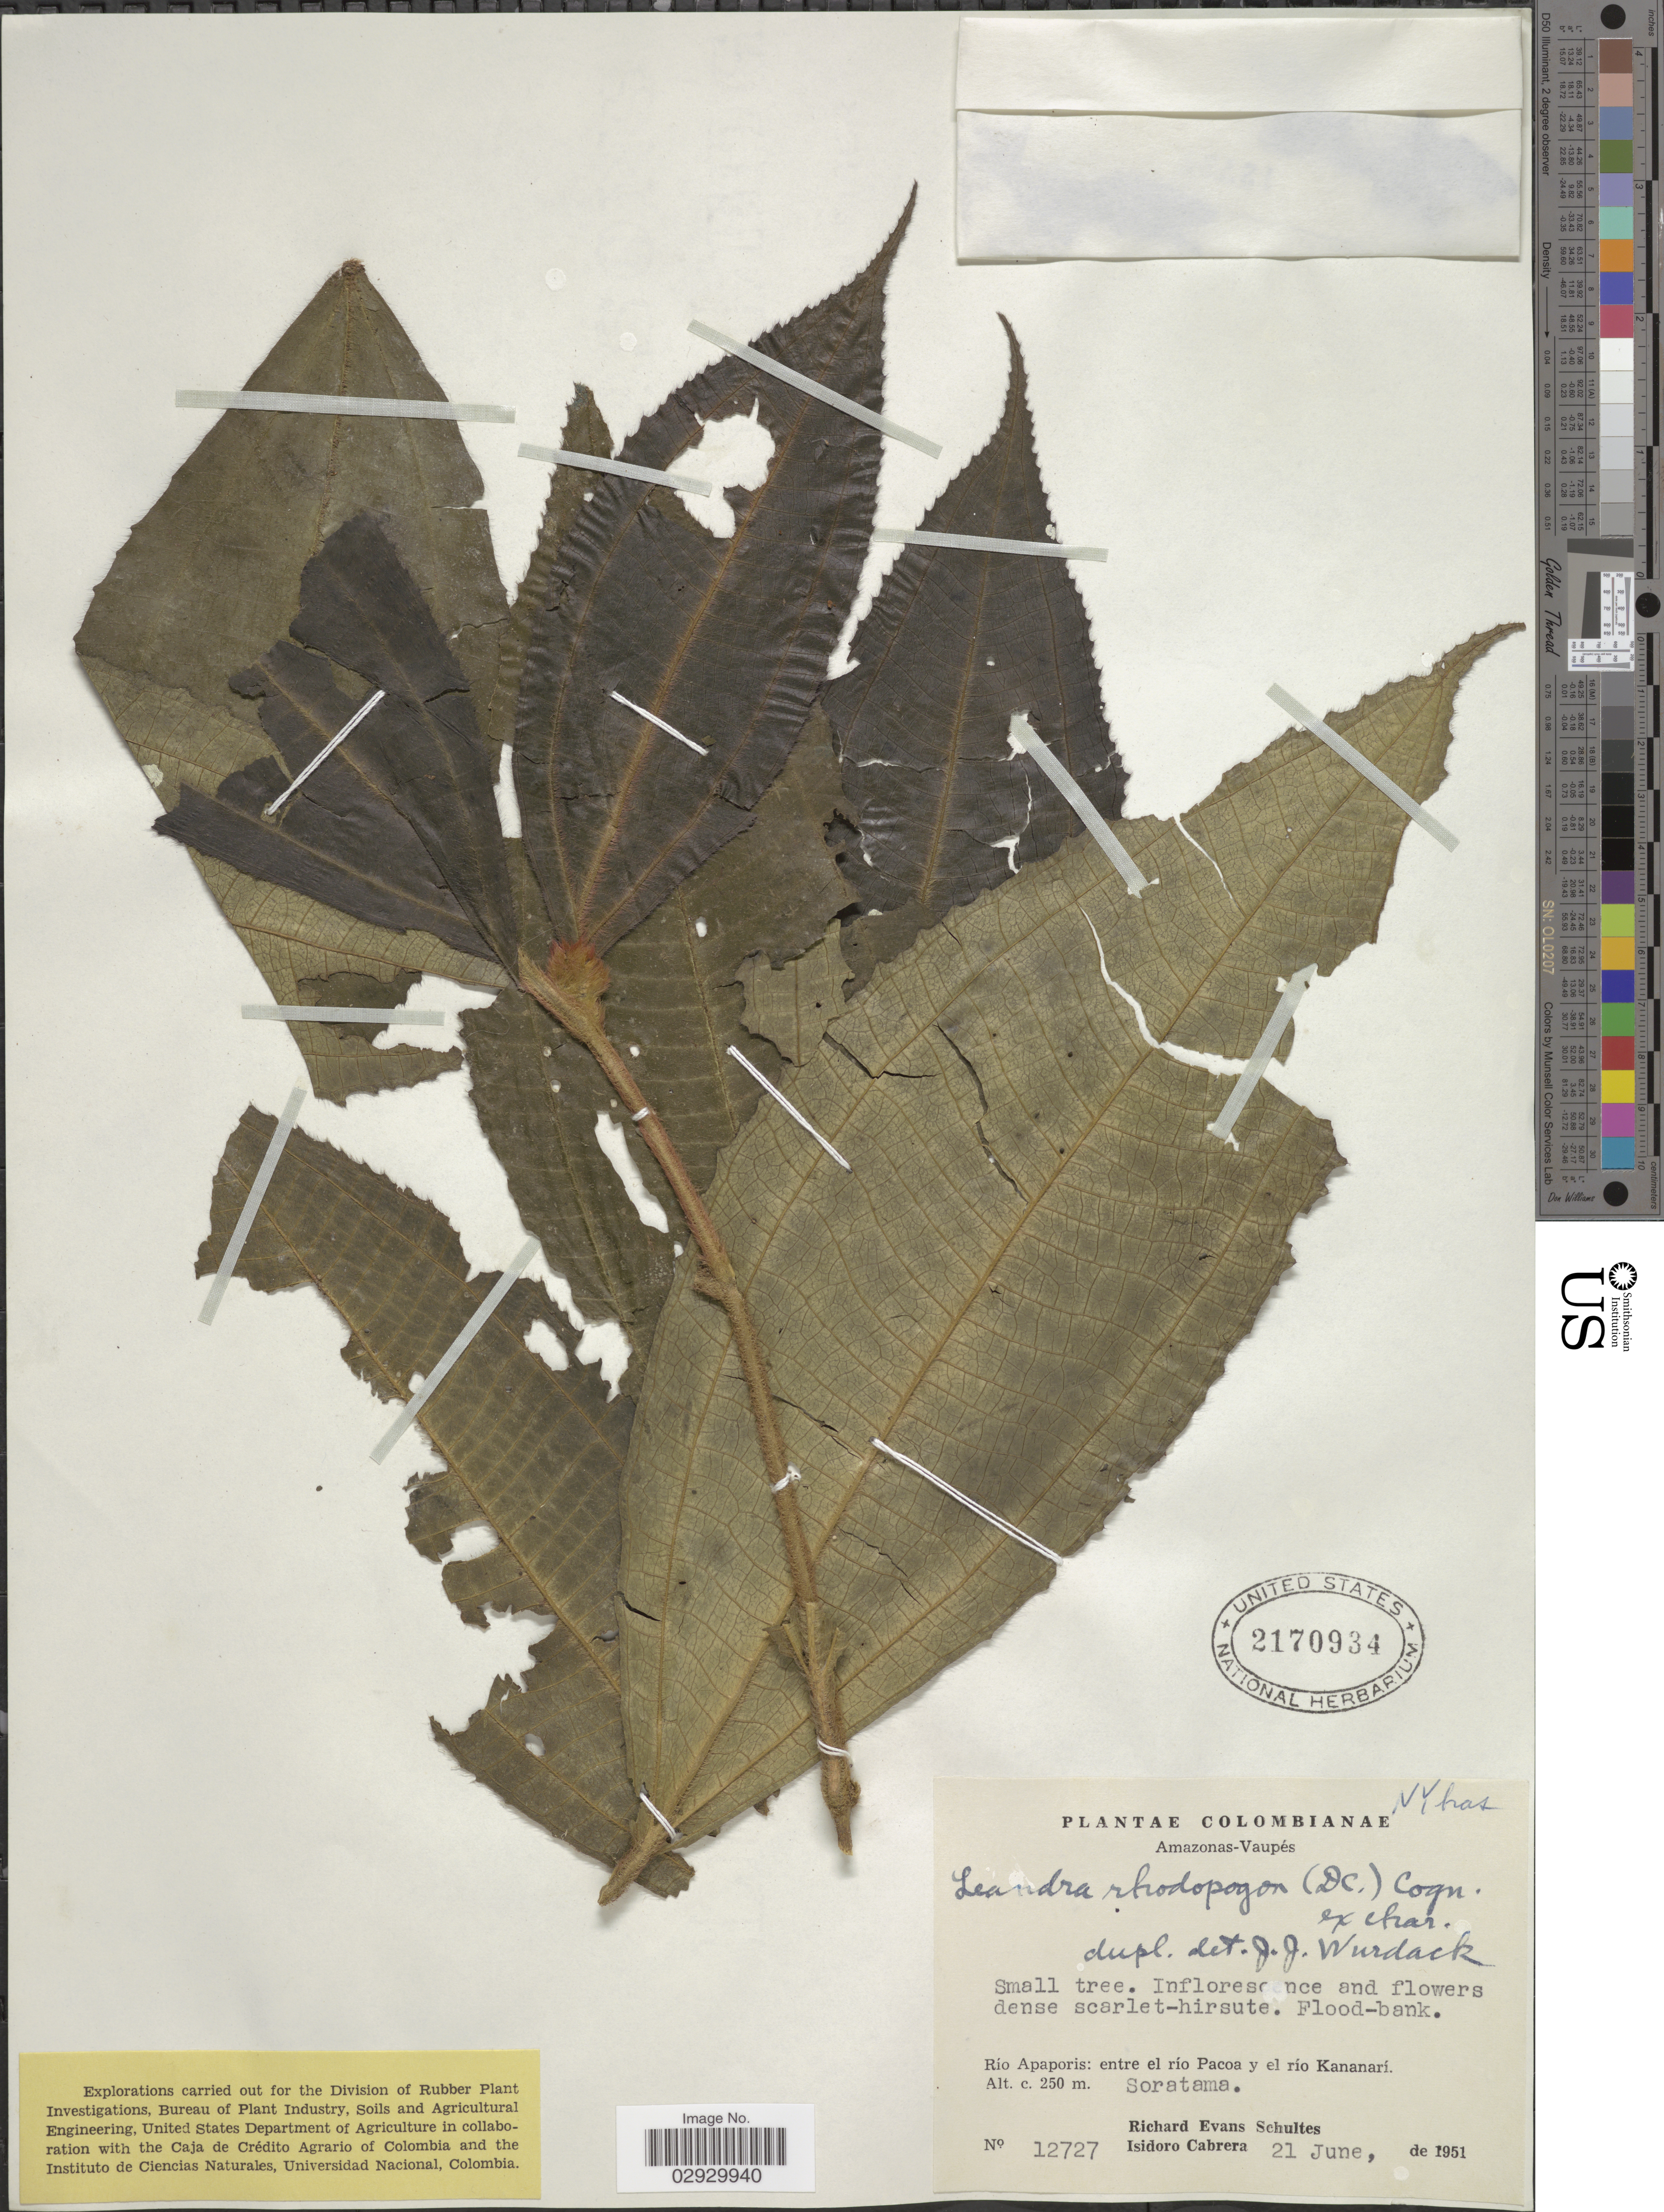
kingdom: Plantae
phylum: Tracheophyta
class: Magnoliopsida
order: Myrtales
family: Melastomataceae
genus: Leandra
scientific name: Leandra rhodopogon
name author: (DC.) Cogn.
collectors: R. E. Schultes & I. Cabrera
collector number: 12727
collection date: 1951-06-21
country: Colombia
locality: Amazonas - Vaupés, Río Apaporis: entre el río Pacoa y el río Kananari, Soratama.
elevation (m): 250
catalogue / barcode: US 2170934